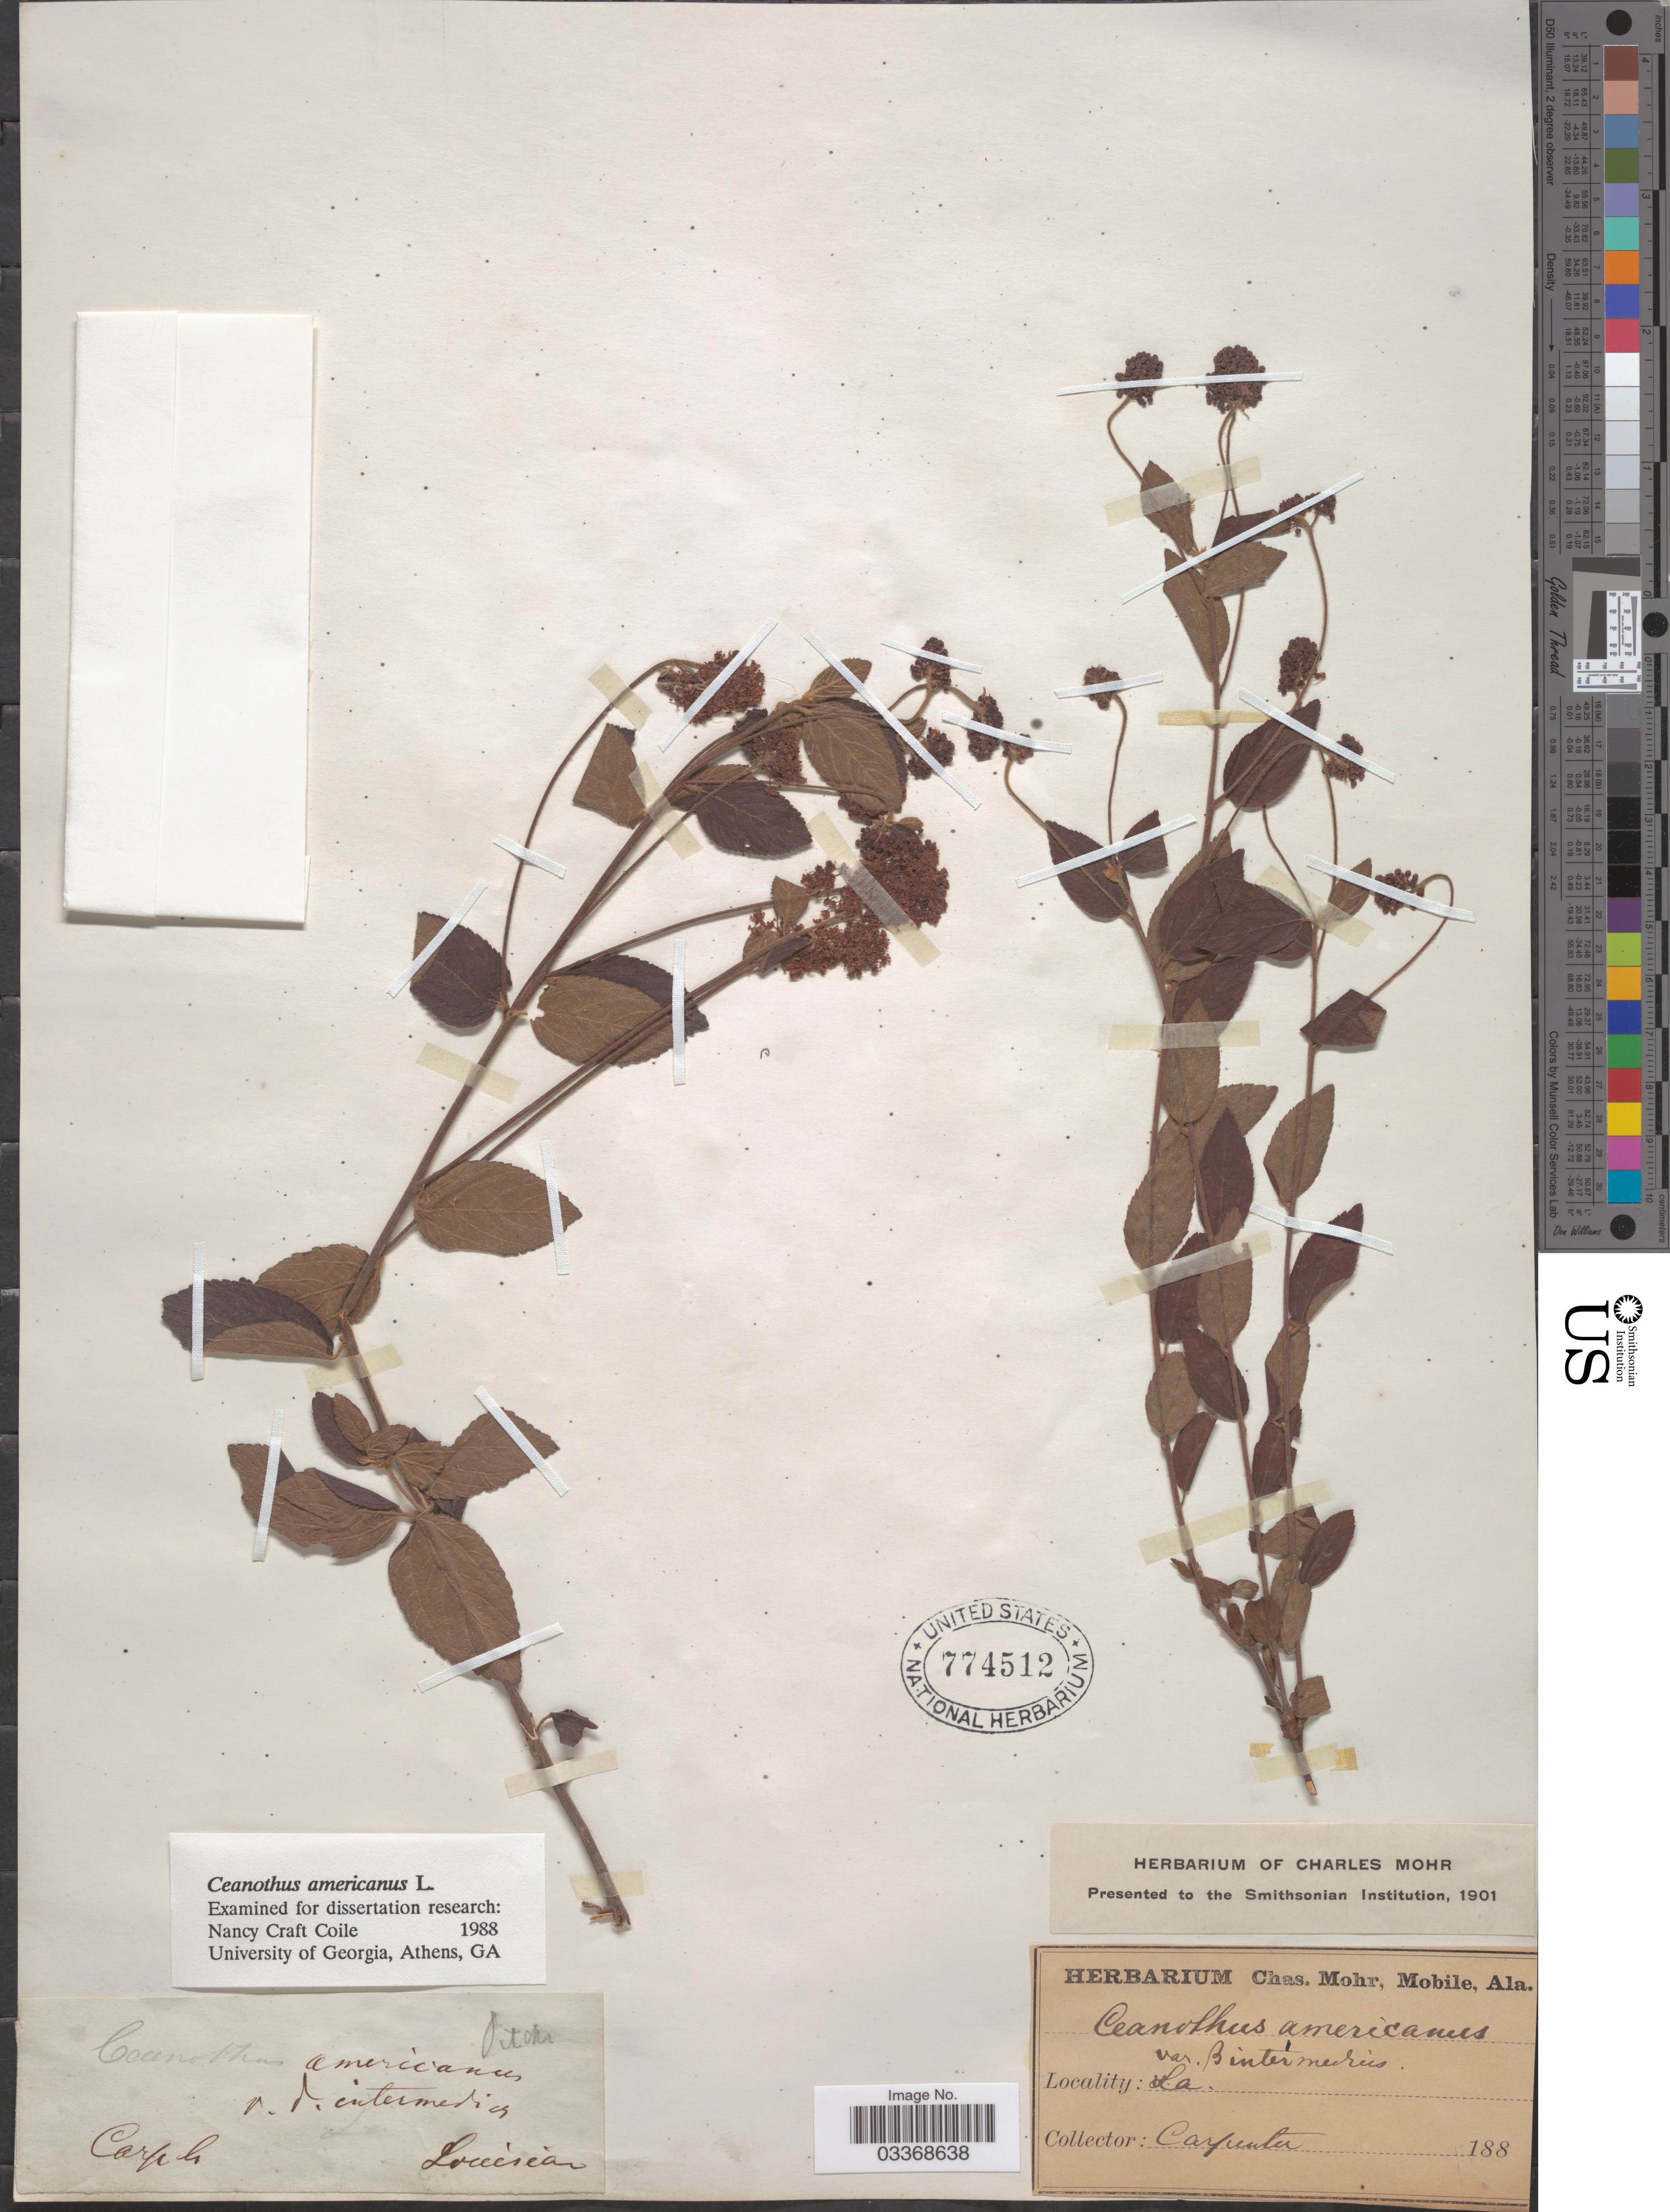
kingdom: Plantae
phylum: Tracheophyta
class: Magnoliopsida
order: Rosales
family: Rhamnaceae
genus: Ceanothus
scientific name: Ceanothus americanus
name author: L.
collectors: -. Carpenter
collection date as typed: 188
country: United States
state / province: Louisiana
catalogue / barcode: US 774512